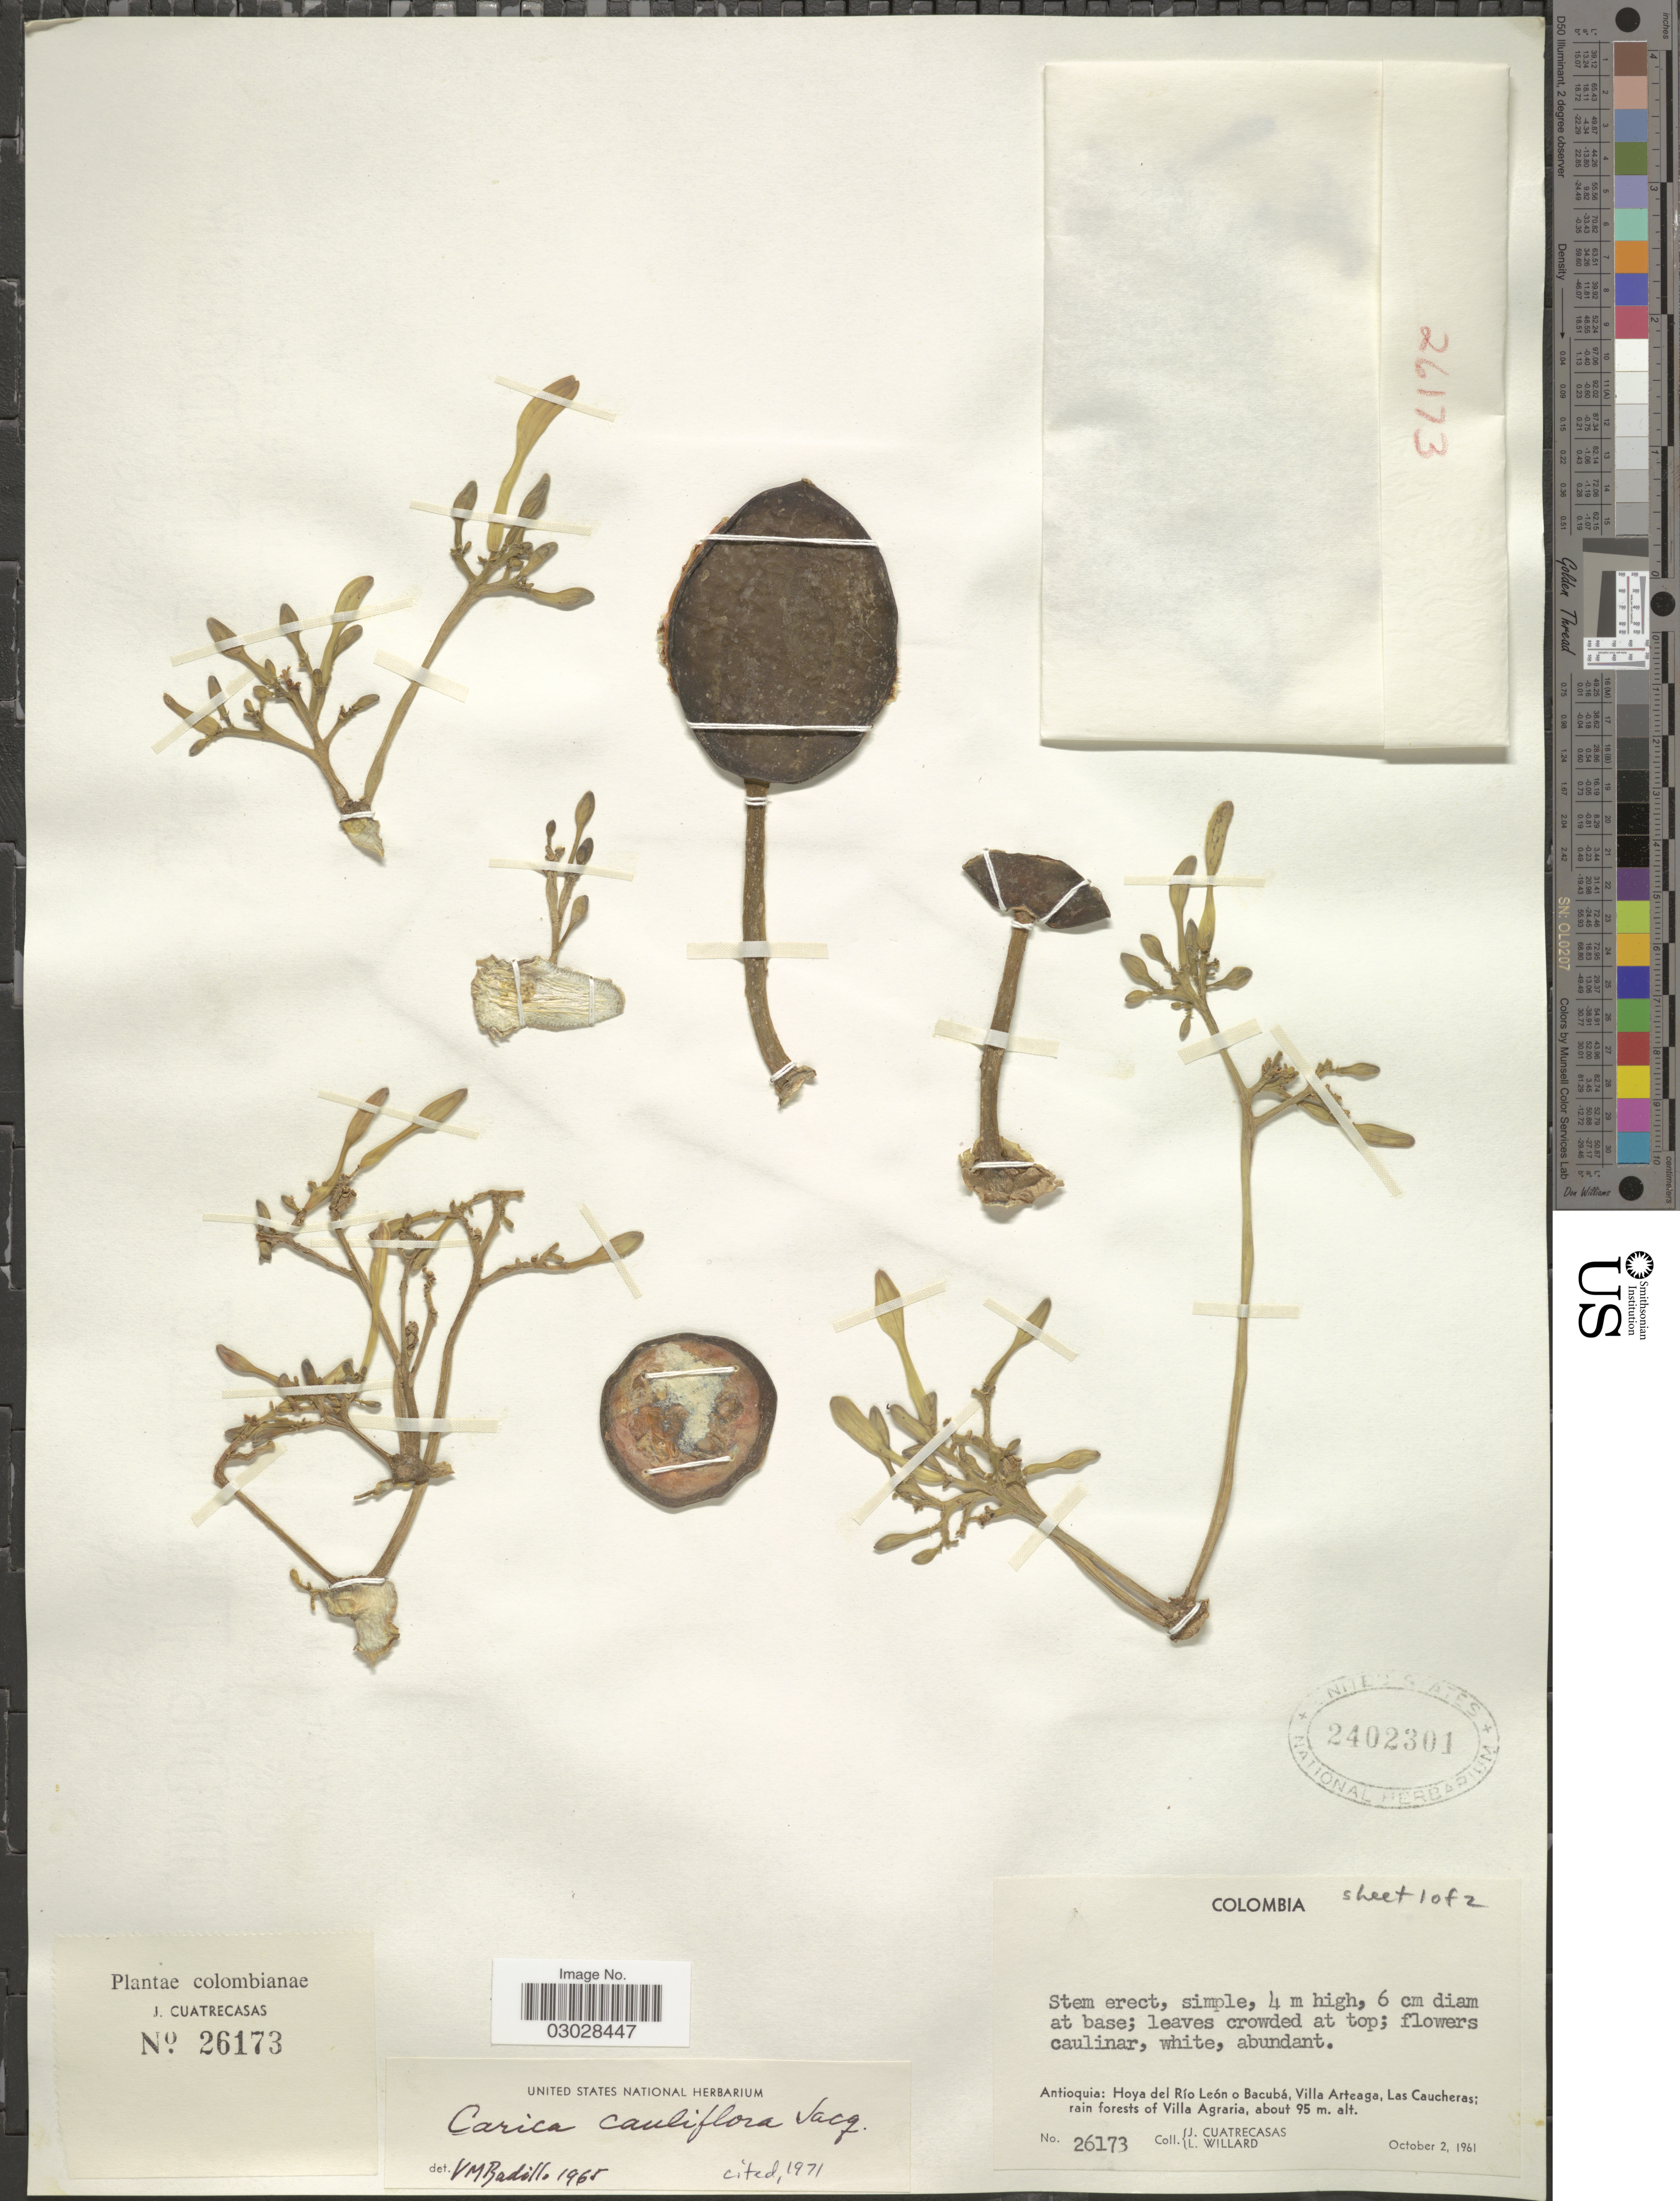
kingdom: Plantae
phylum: Tracheophyta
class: Magnoliopsida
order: Brassicales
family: Caricaceae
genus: Vasconcellea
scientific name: Vasconcellea cauliflora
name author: (Jacq.) A. DC.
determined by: Strong, M. T., (US), Smithsonian Institution - National Museum of Natural History (UNITED STATES)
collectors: J. Cuatrecasas & L. Willard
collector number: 26173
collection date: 1961-10-02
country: Colombia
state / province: Antioquia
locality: Hoya del Río León o Bacubá, Villa Arteaga, Las Caucheras; rain forest of Villa Agraria.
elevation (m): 95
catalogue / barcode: US 2402301